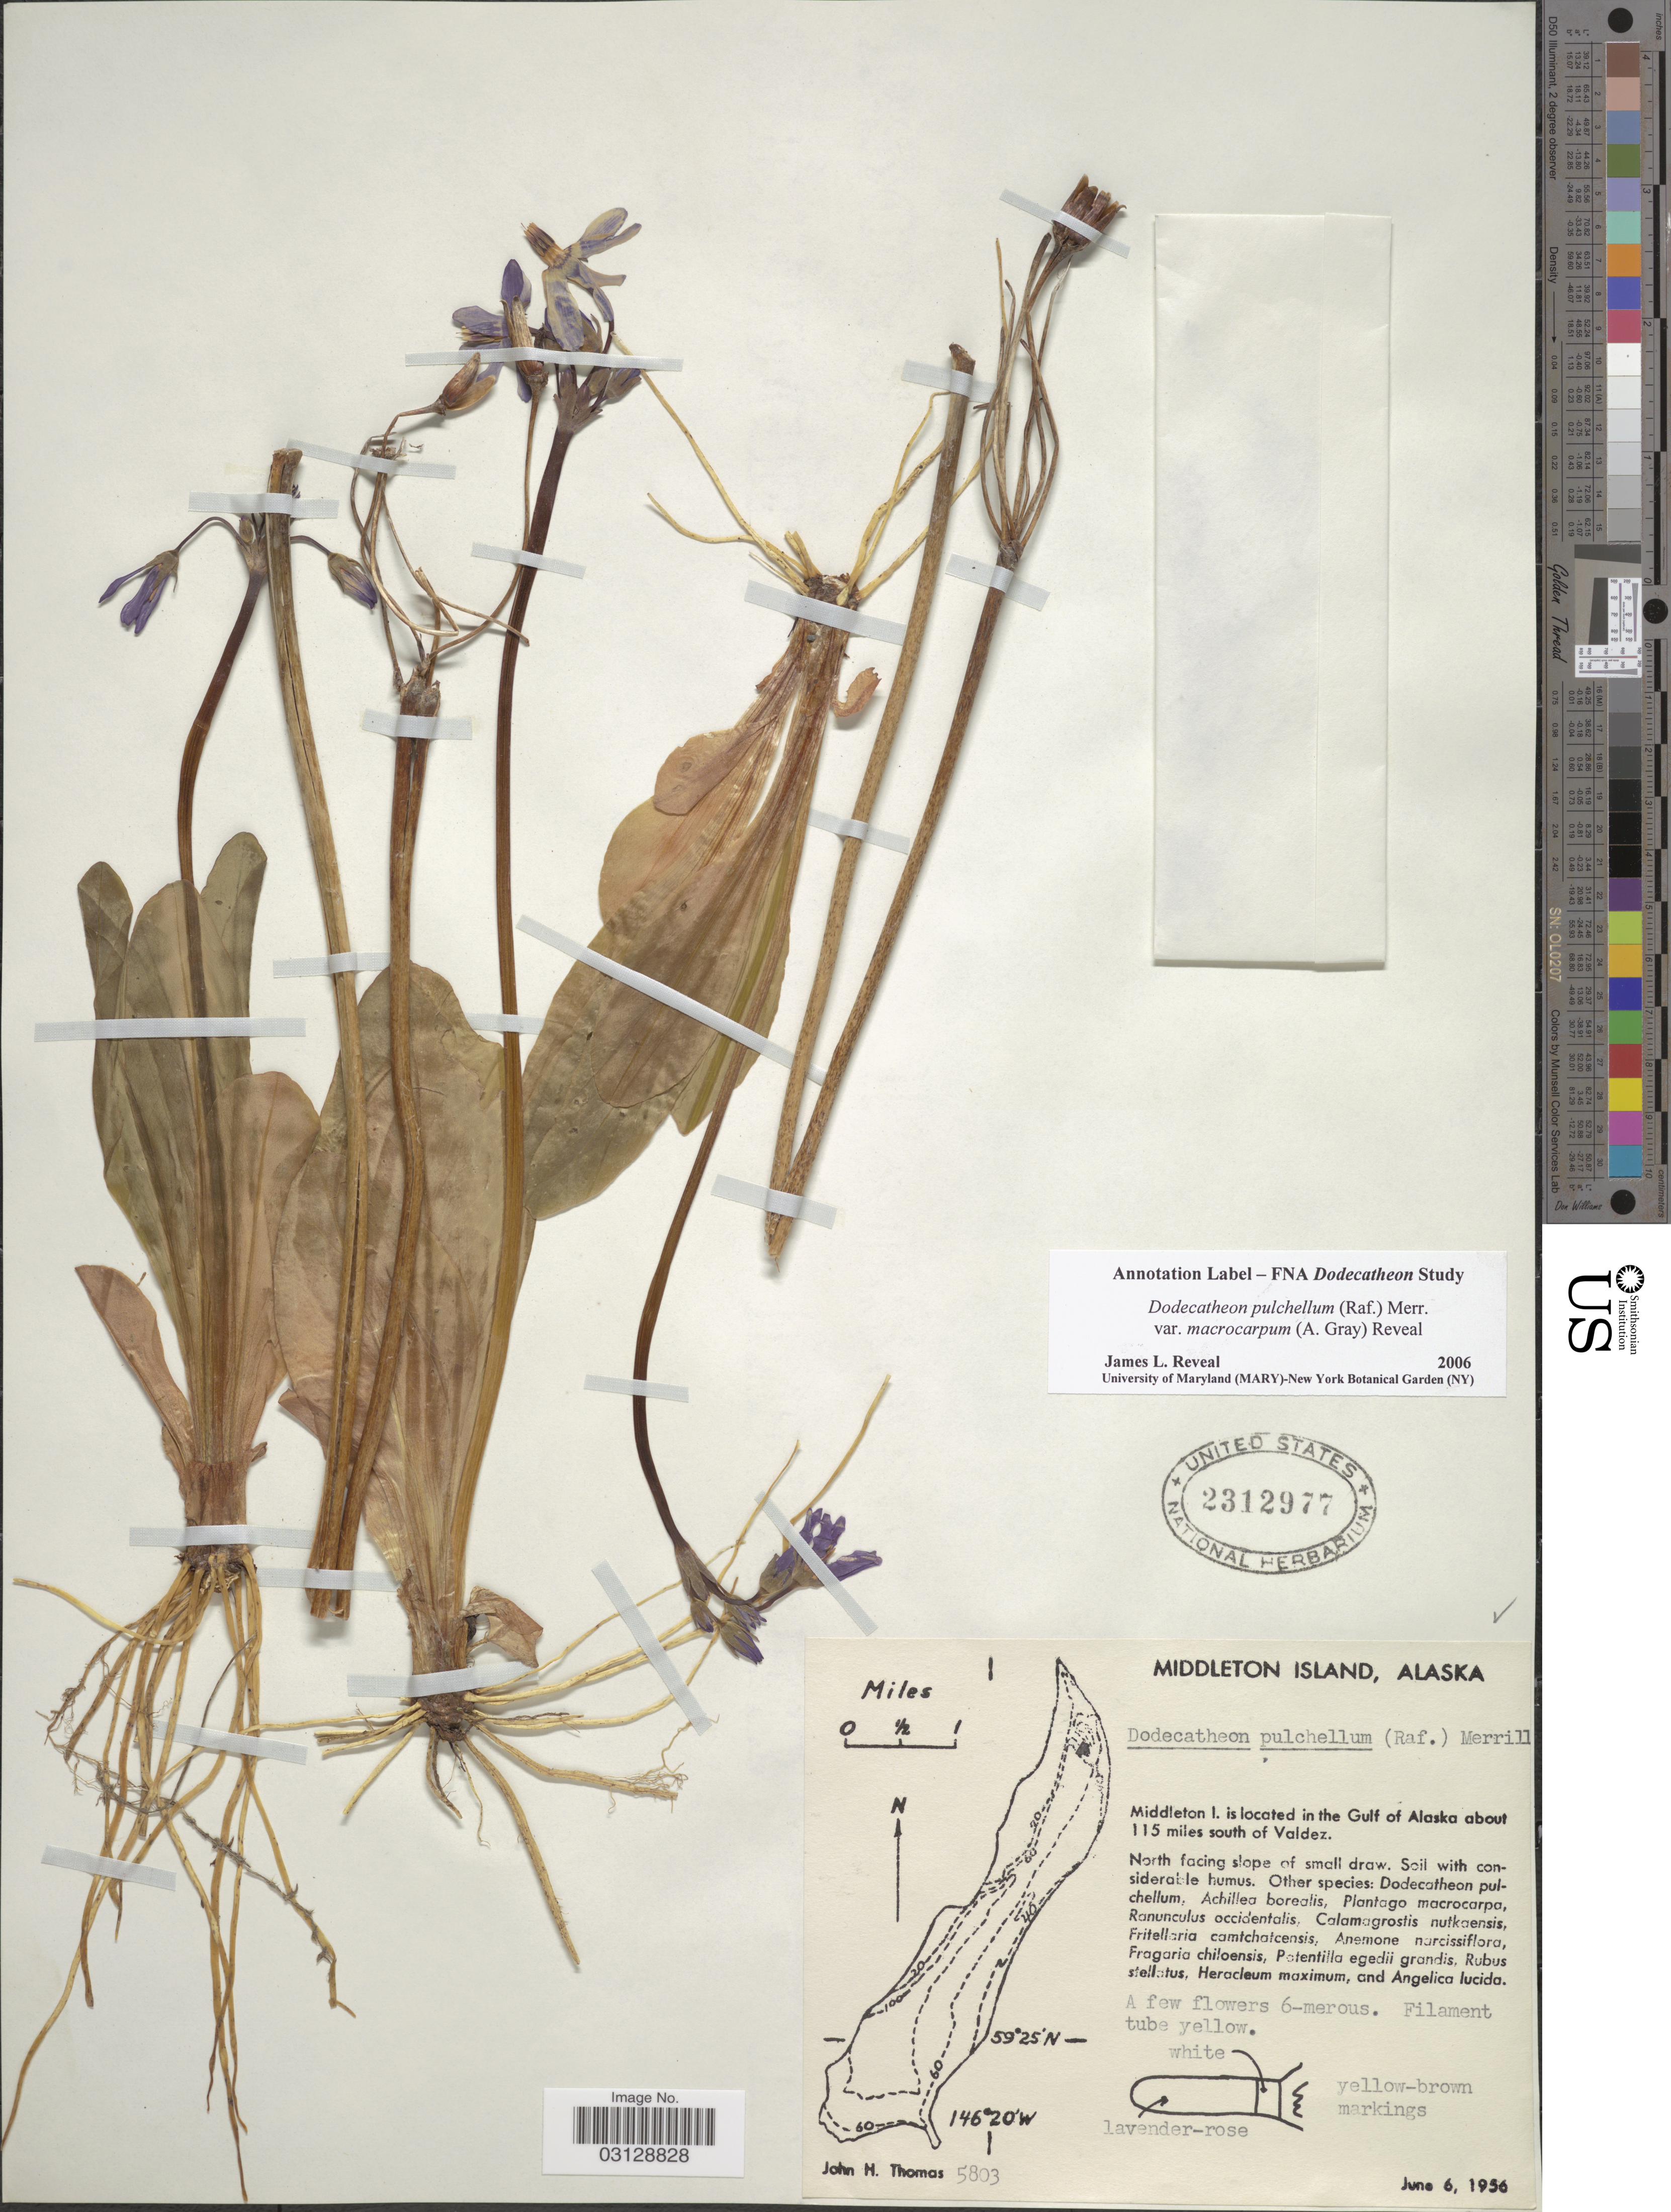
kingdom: Plantae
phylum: Tracheophyta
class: Magnoliopsida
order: Ericales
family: Primulaceae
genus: Dodecatheon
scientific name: Dodecatheon pulchellum var. macrocarpum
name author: (A. Gray) Reveal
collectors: J. H. Thomas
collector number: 5803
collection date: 1956-06-06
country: United States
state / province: Alaska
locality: Middleton Island. Middleton I. is located in the Gulf of Alaska about 115 miles south of Valdez.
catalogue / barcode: US 2312977